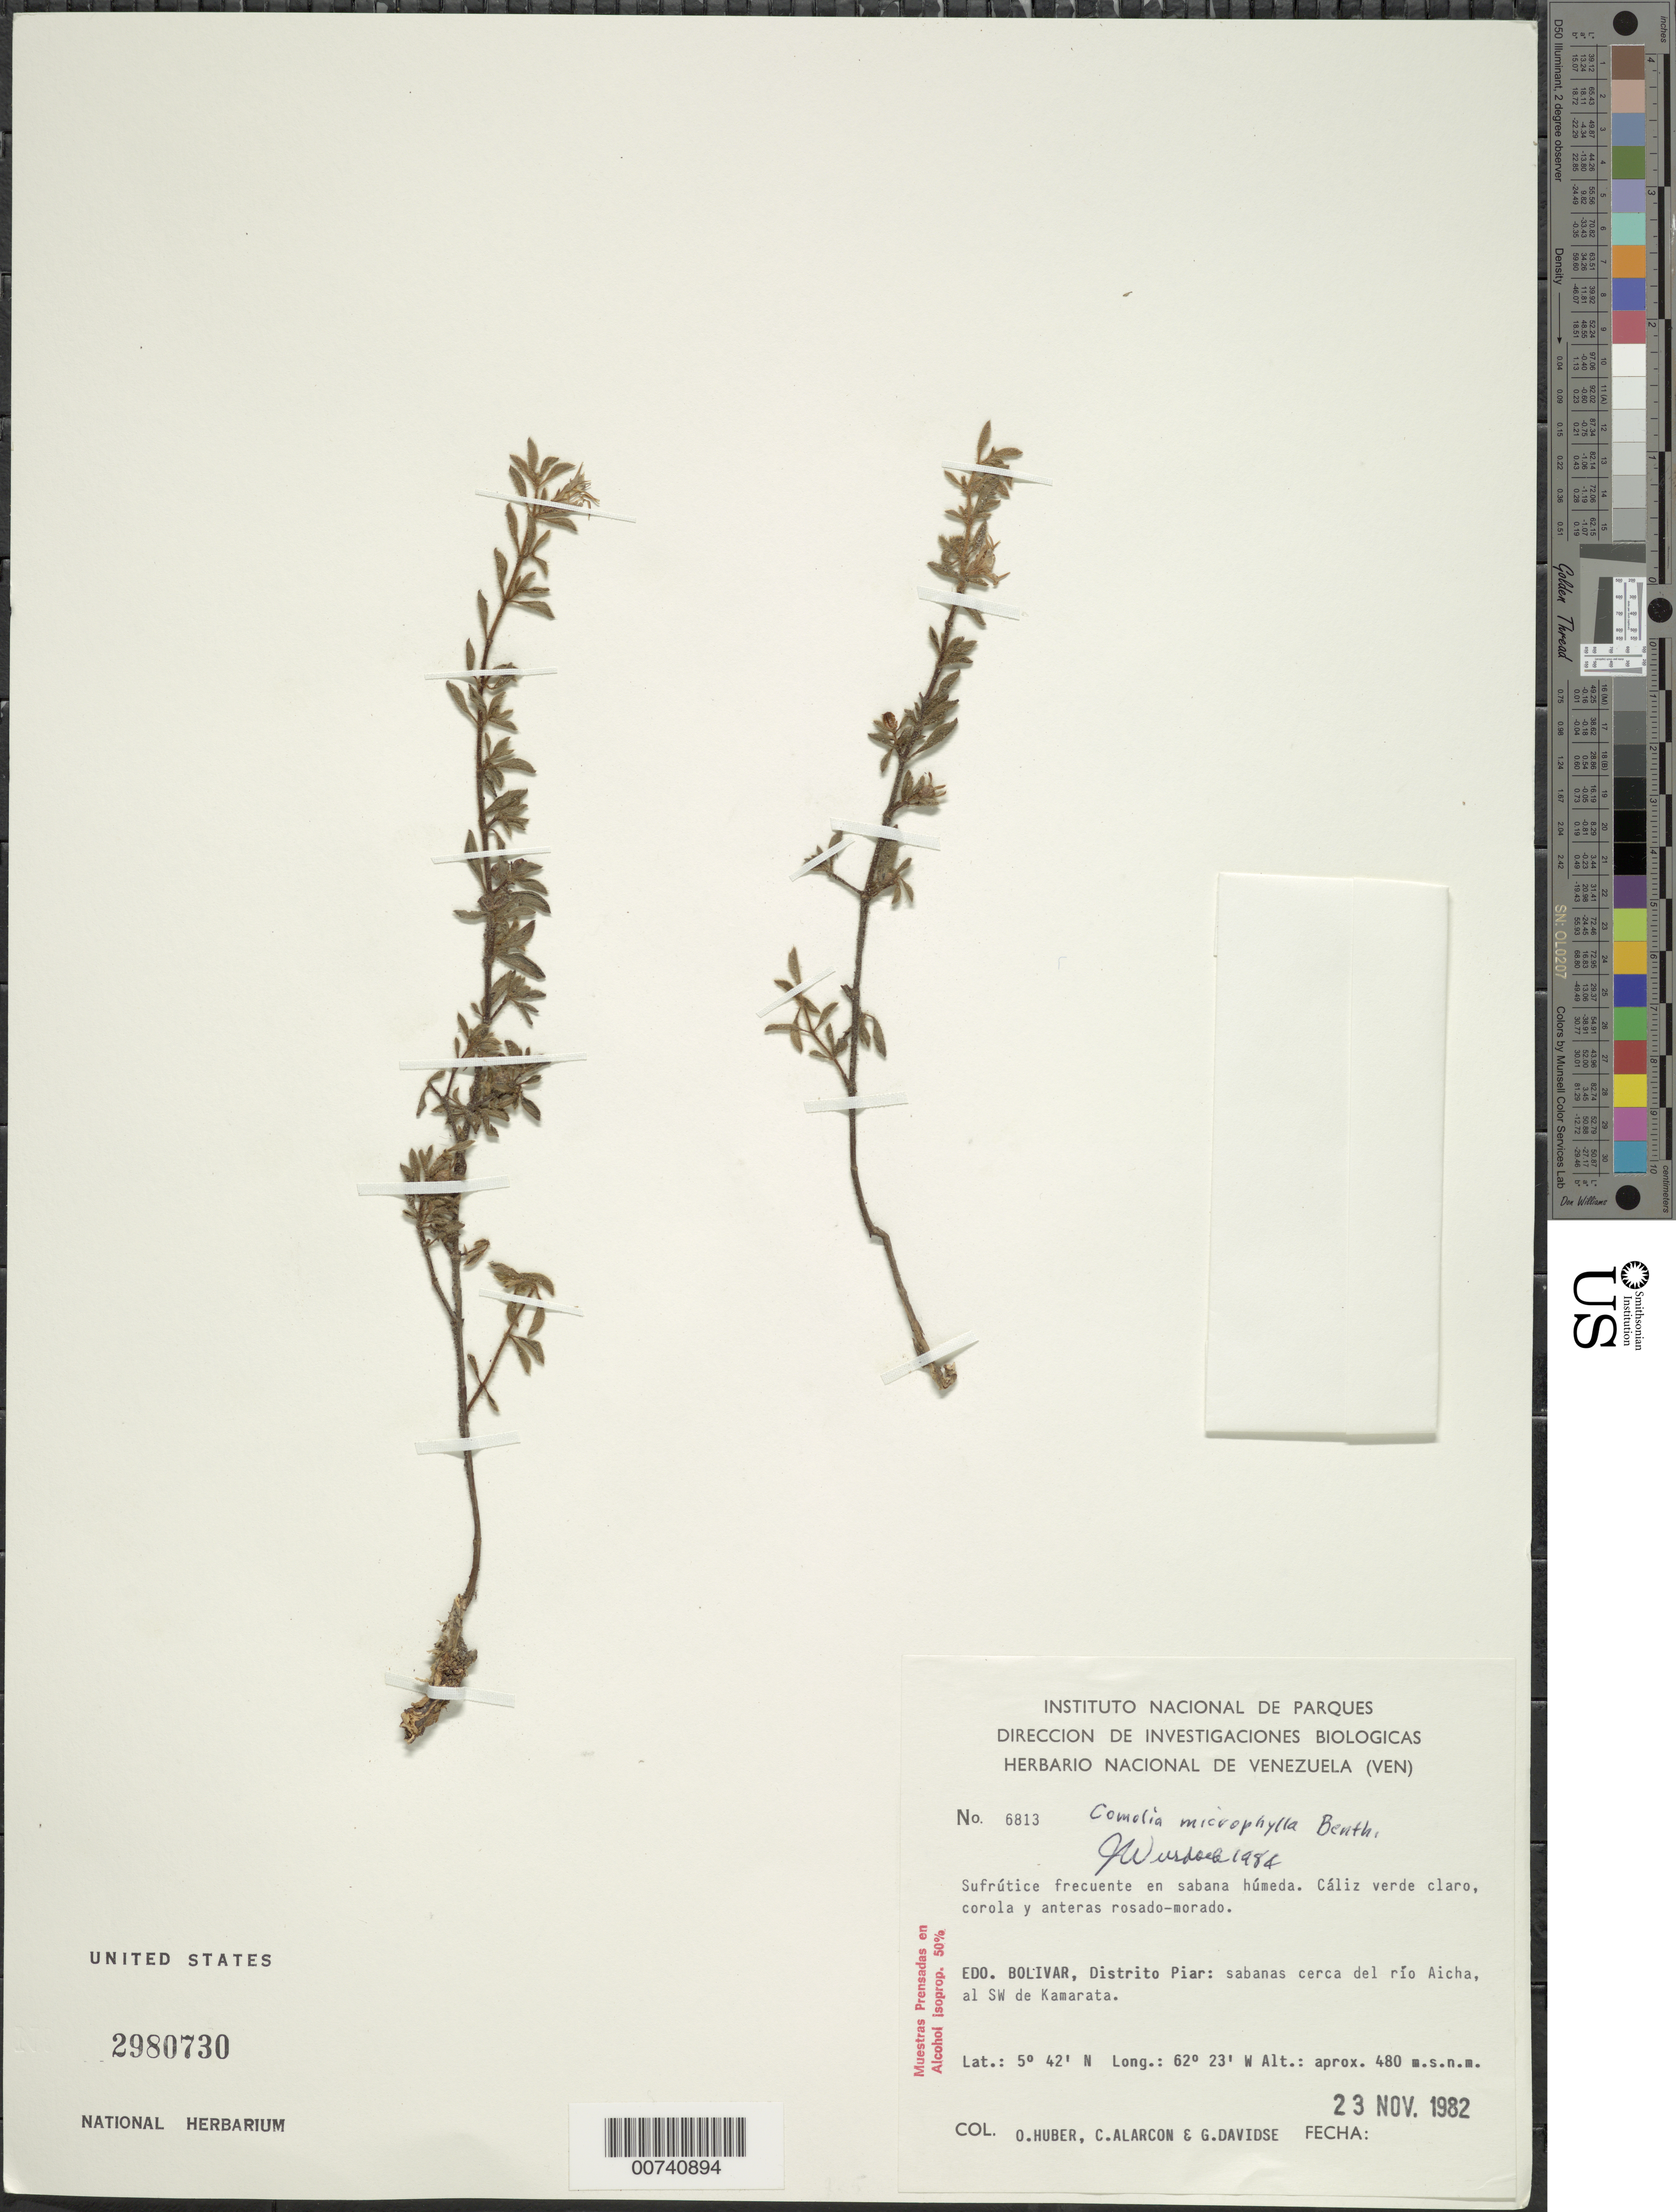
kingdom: Plantae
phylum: Tracheophyta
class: Magnoliopsida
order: Myrtales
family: Melastomataceae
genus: Comolia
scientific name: Comolia microphylla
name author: Benth.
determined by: Wurdack, John J., (US), US (UNITED STATES)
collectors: O. Huber, C. Alarcon & G. Davidse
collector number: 6813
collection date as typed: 23-Nov-82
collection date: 1982-11-23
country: Venezuela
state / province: Bolívar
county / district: Piar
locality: Río Aicha, SW of Kamarata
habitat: Wet savanna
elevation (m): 480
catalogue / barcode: US 2980730